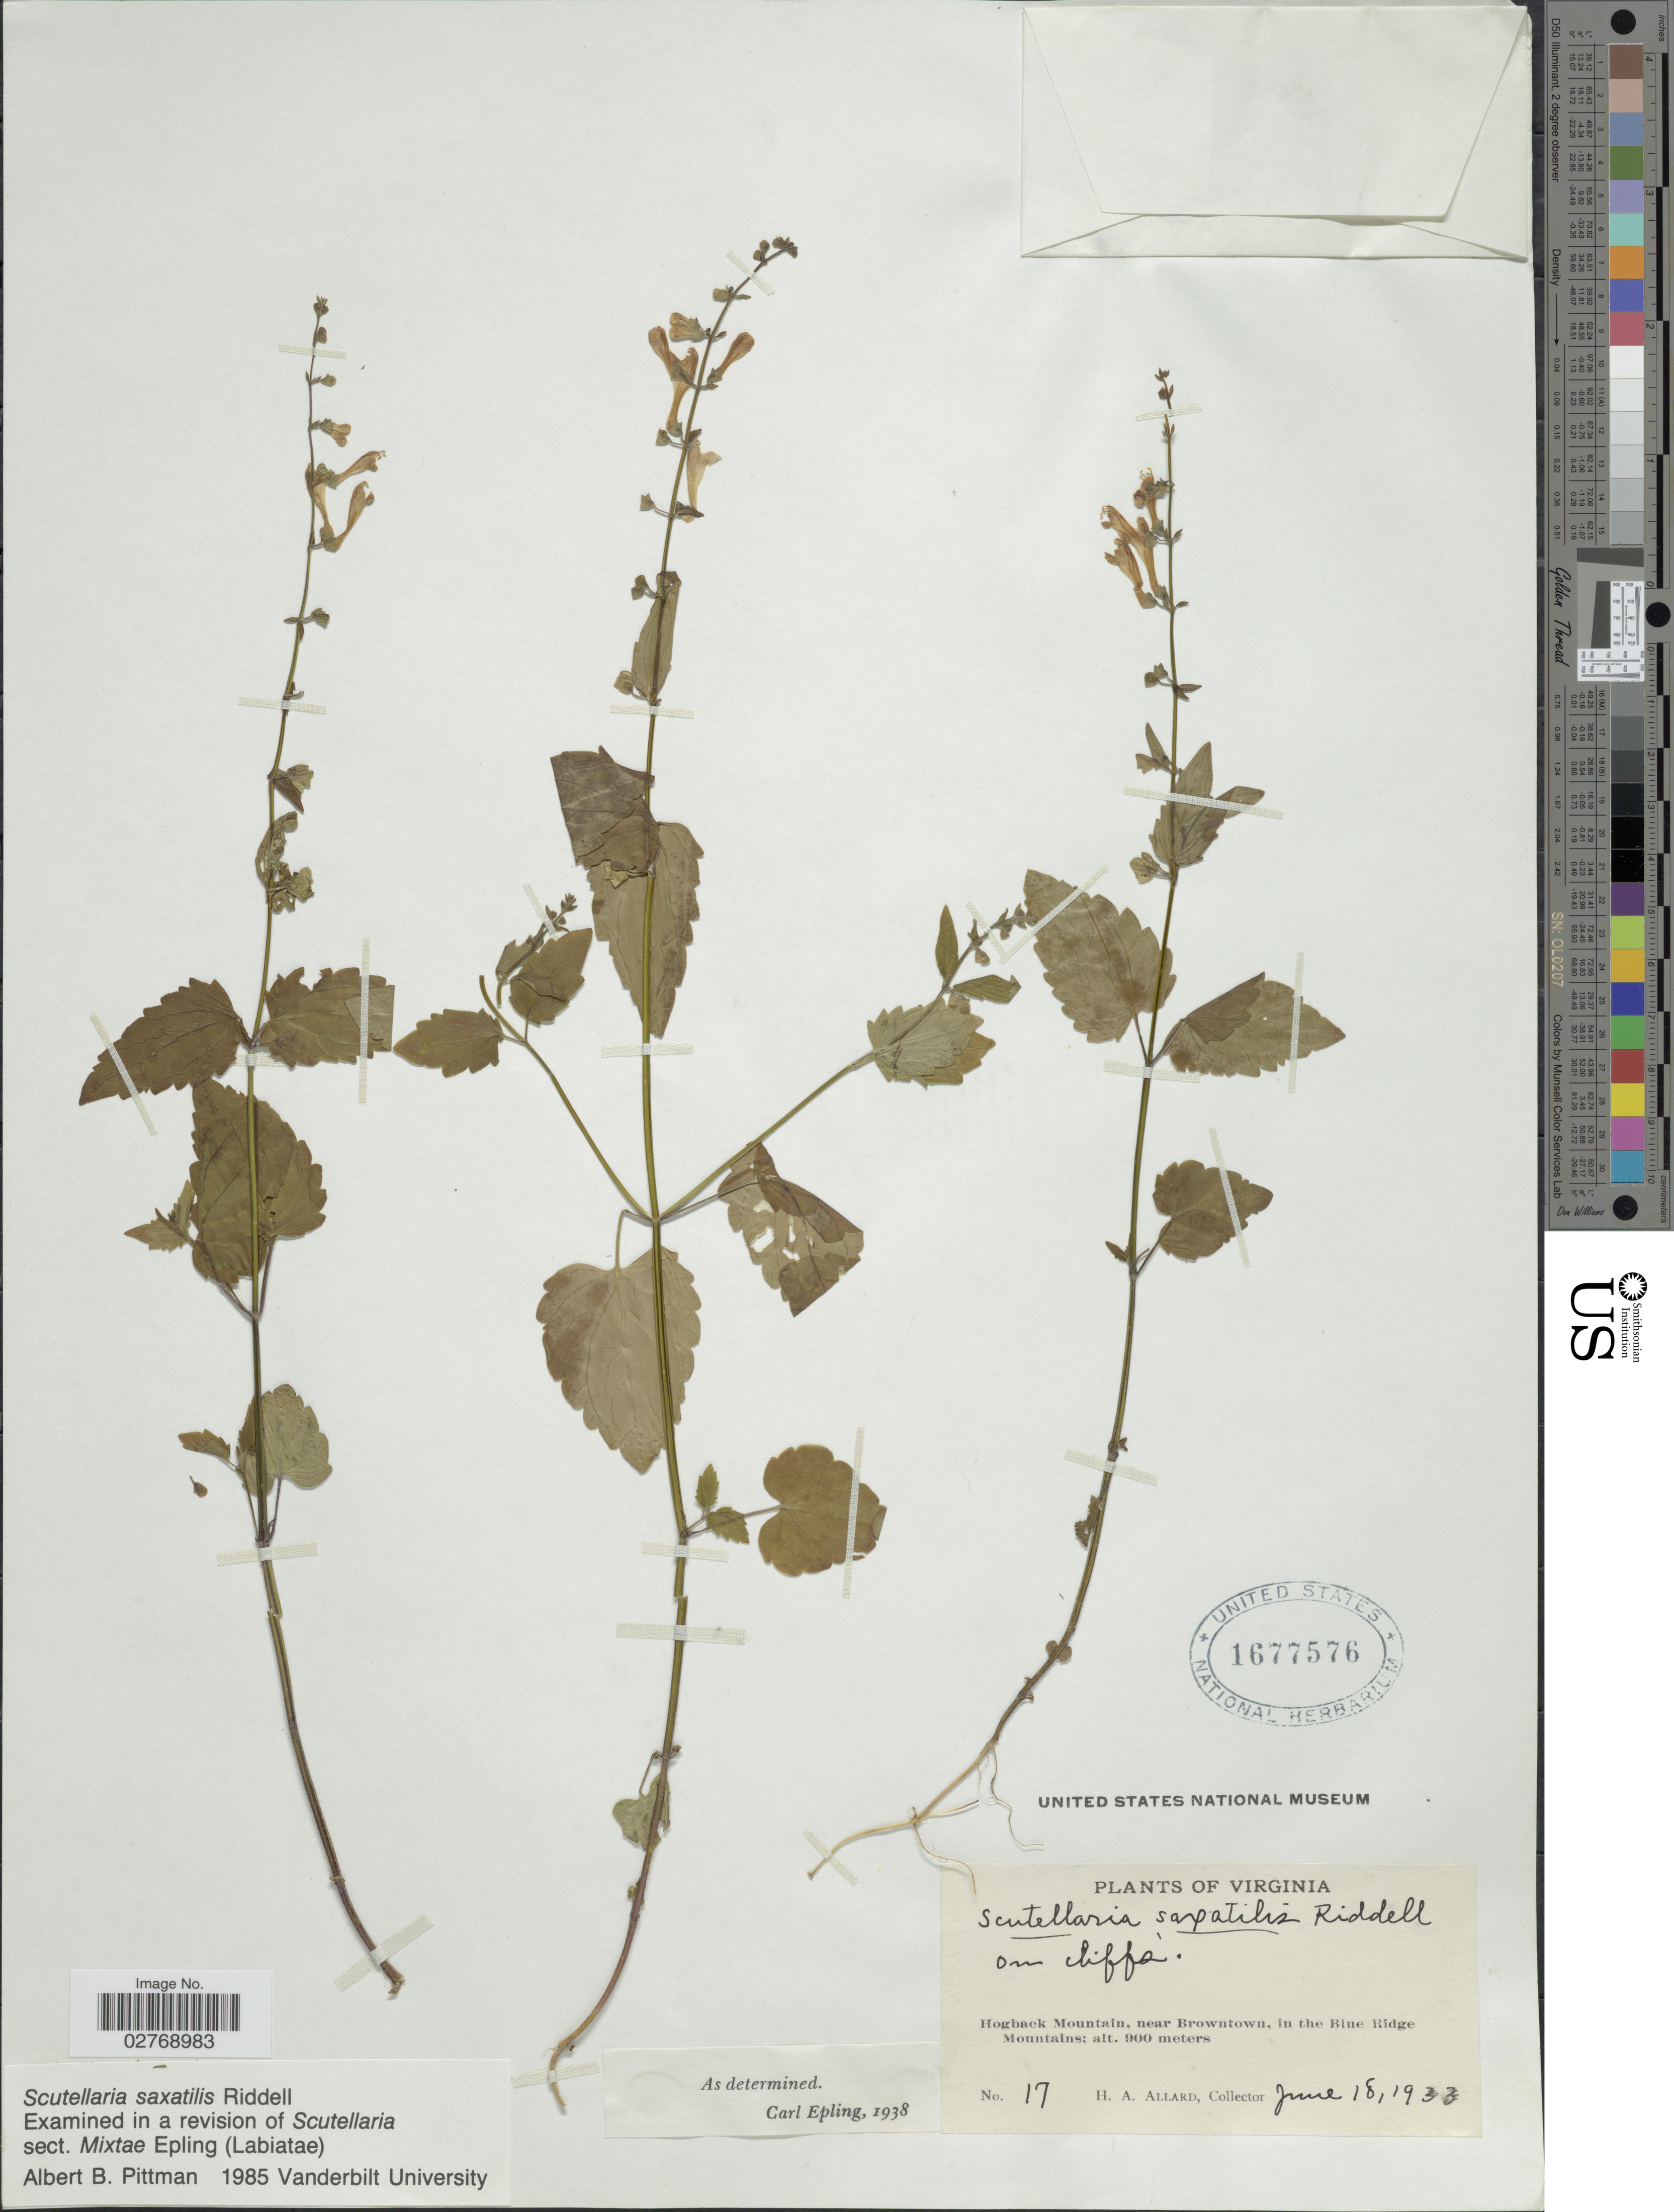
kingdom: Plantae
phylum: Tracheophyta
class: Magnoliopsida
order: Lamiales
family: Lamiaceae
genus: Scutellaria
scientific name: Scutellaria saxatilis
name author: Riddell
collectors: H. A. Allard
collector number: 17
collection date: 1933-06-18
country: United States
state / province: Virginia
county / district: Warren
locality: Hogback Mountain, near Browntown, in the Blue Ridge Mountains.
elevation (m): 900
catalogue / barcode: US 1677576